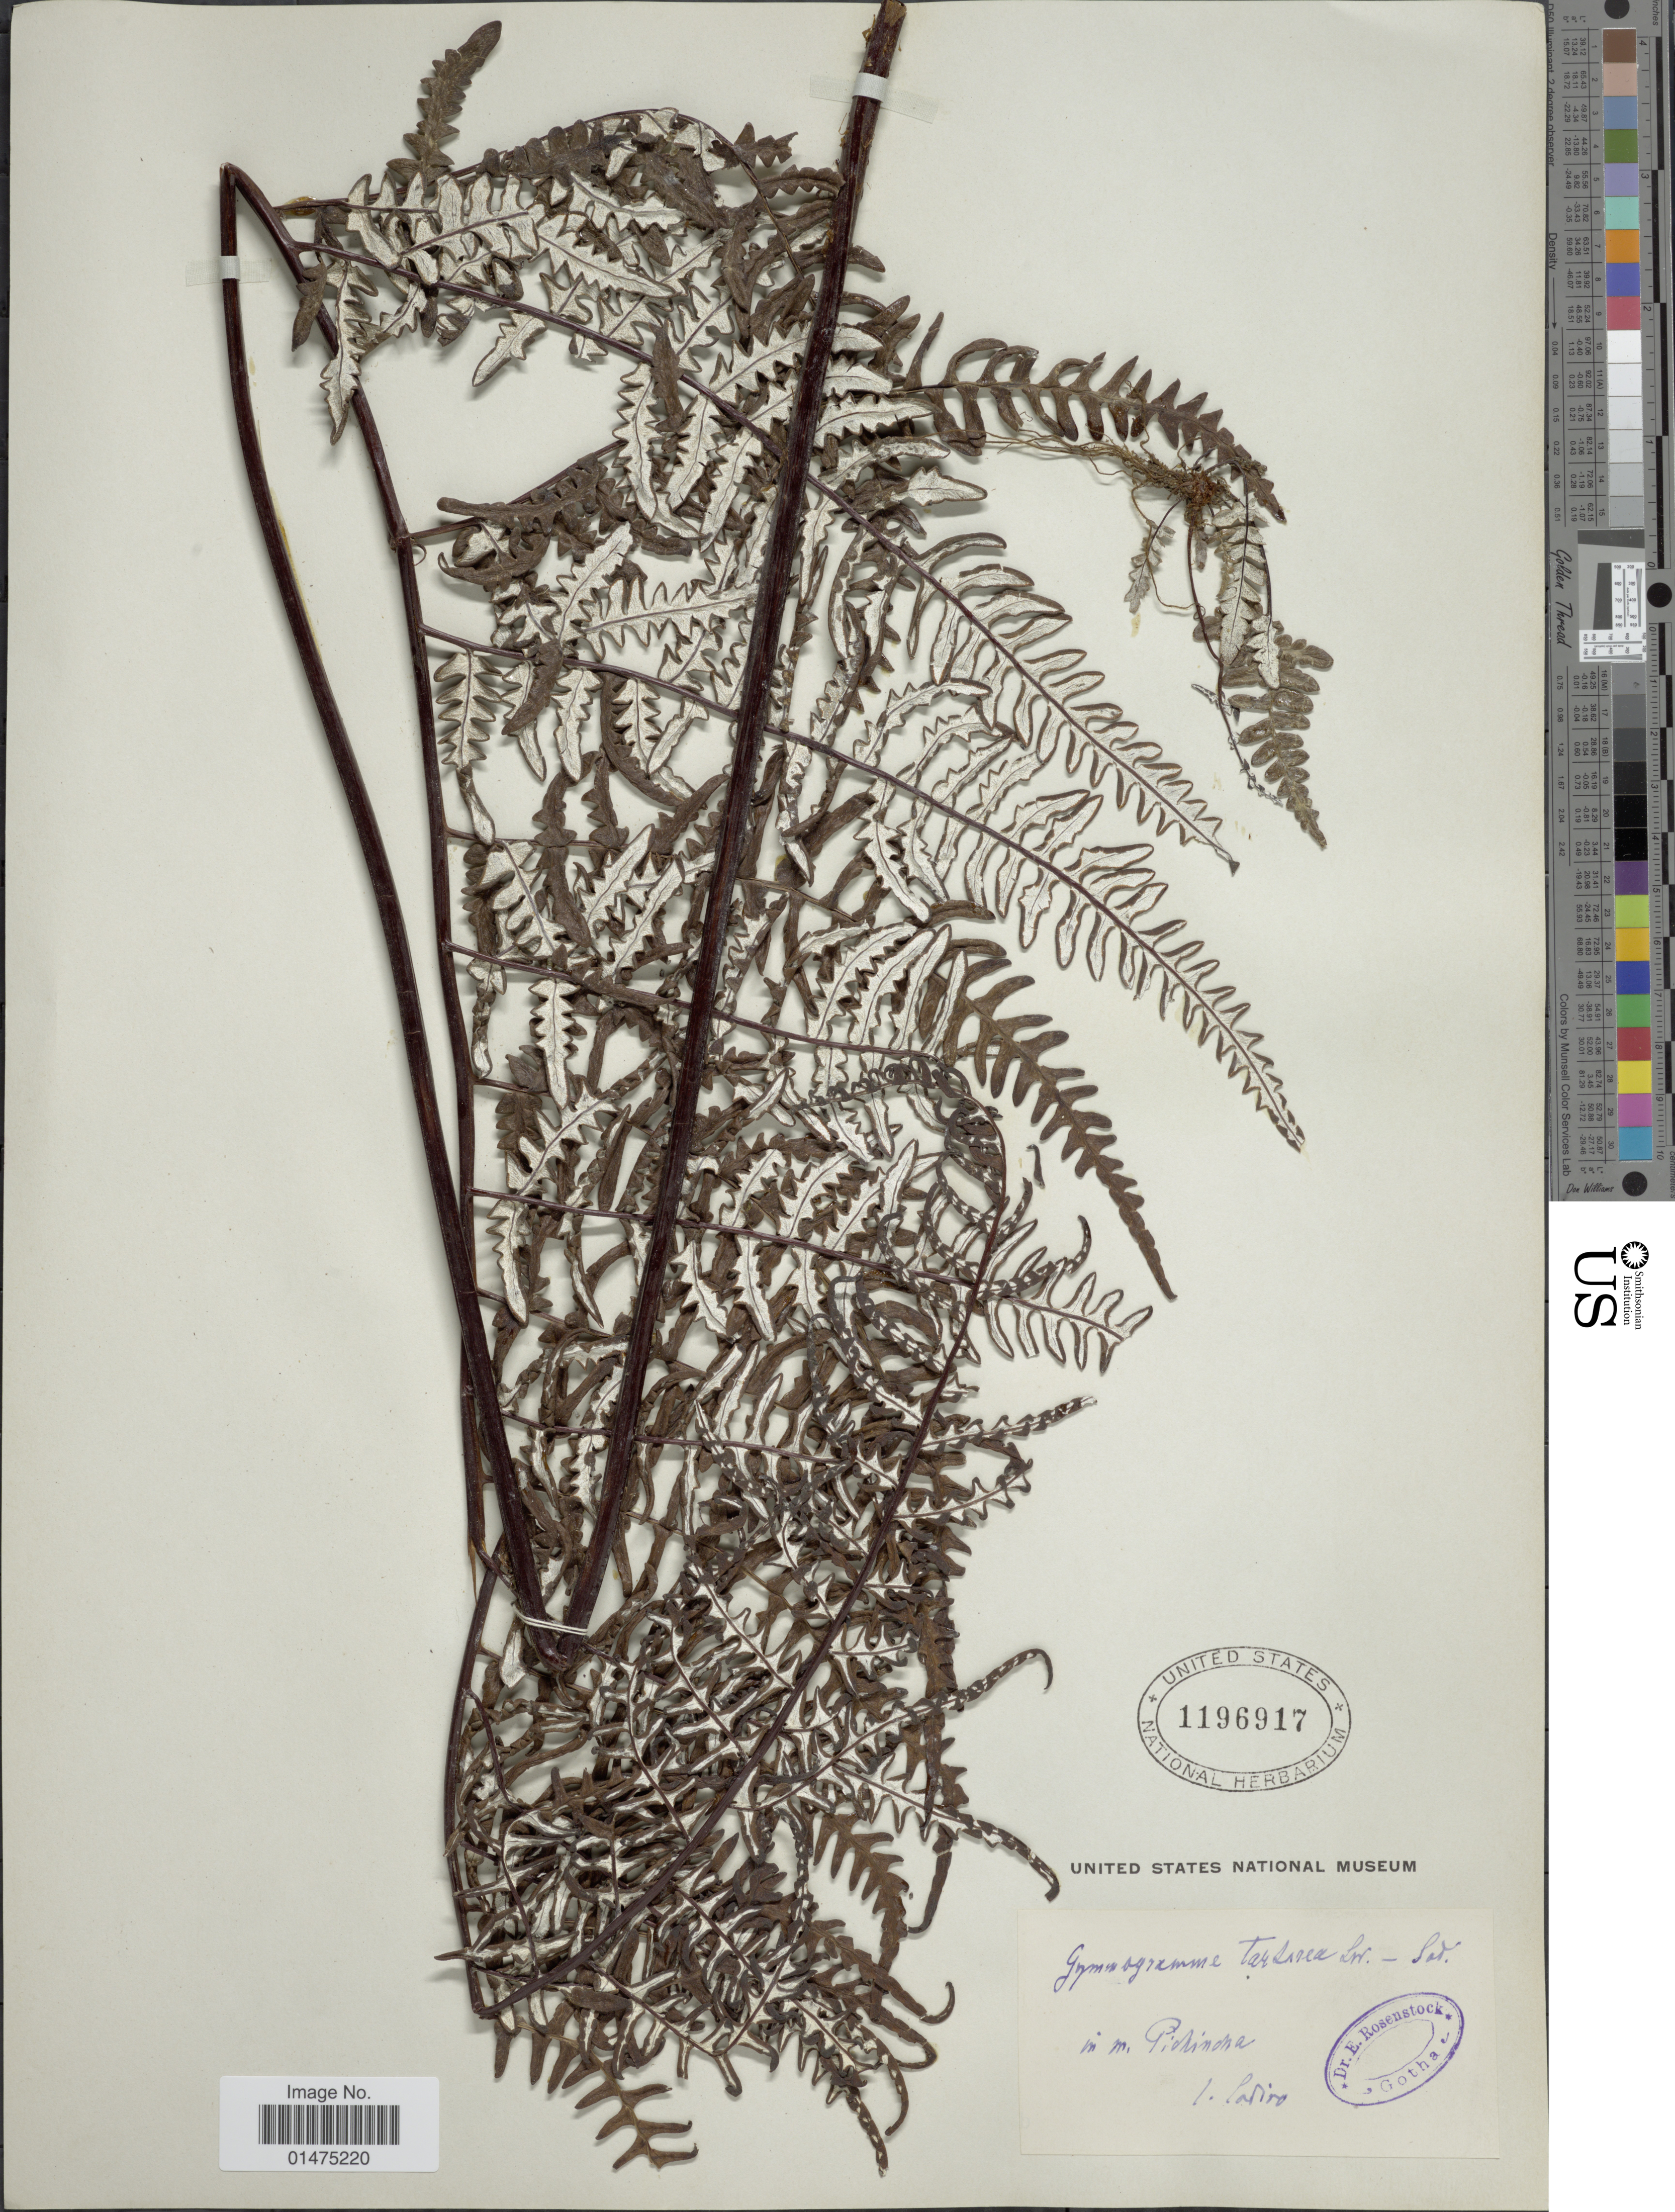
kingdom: Plantae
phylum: Tracheophyta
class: Polypodiopsida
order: Polypodiales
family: Pteridaceae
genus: Pityrogramma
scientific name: Pityrogramma tartarea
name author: (Cav.) Maxon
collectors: Sodiro, --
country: Ecuador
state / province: Pichincha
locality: In m. Pichincha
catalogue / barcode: US 1196917